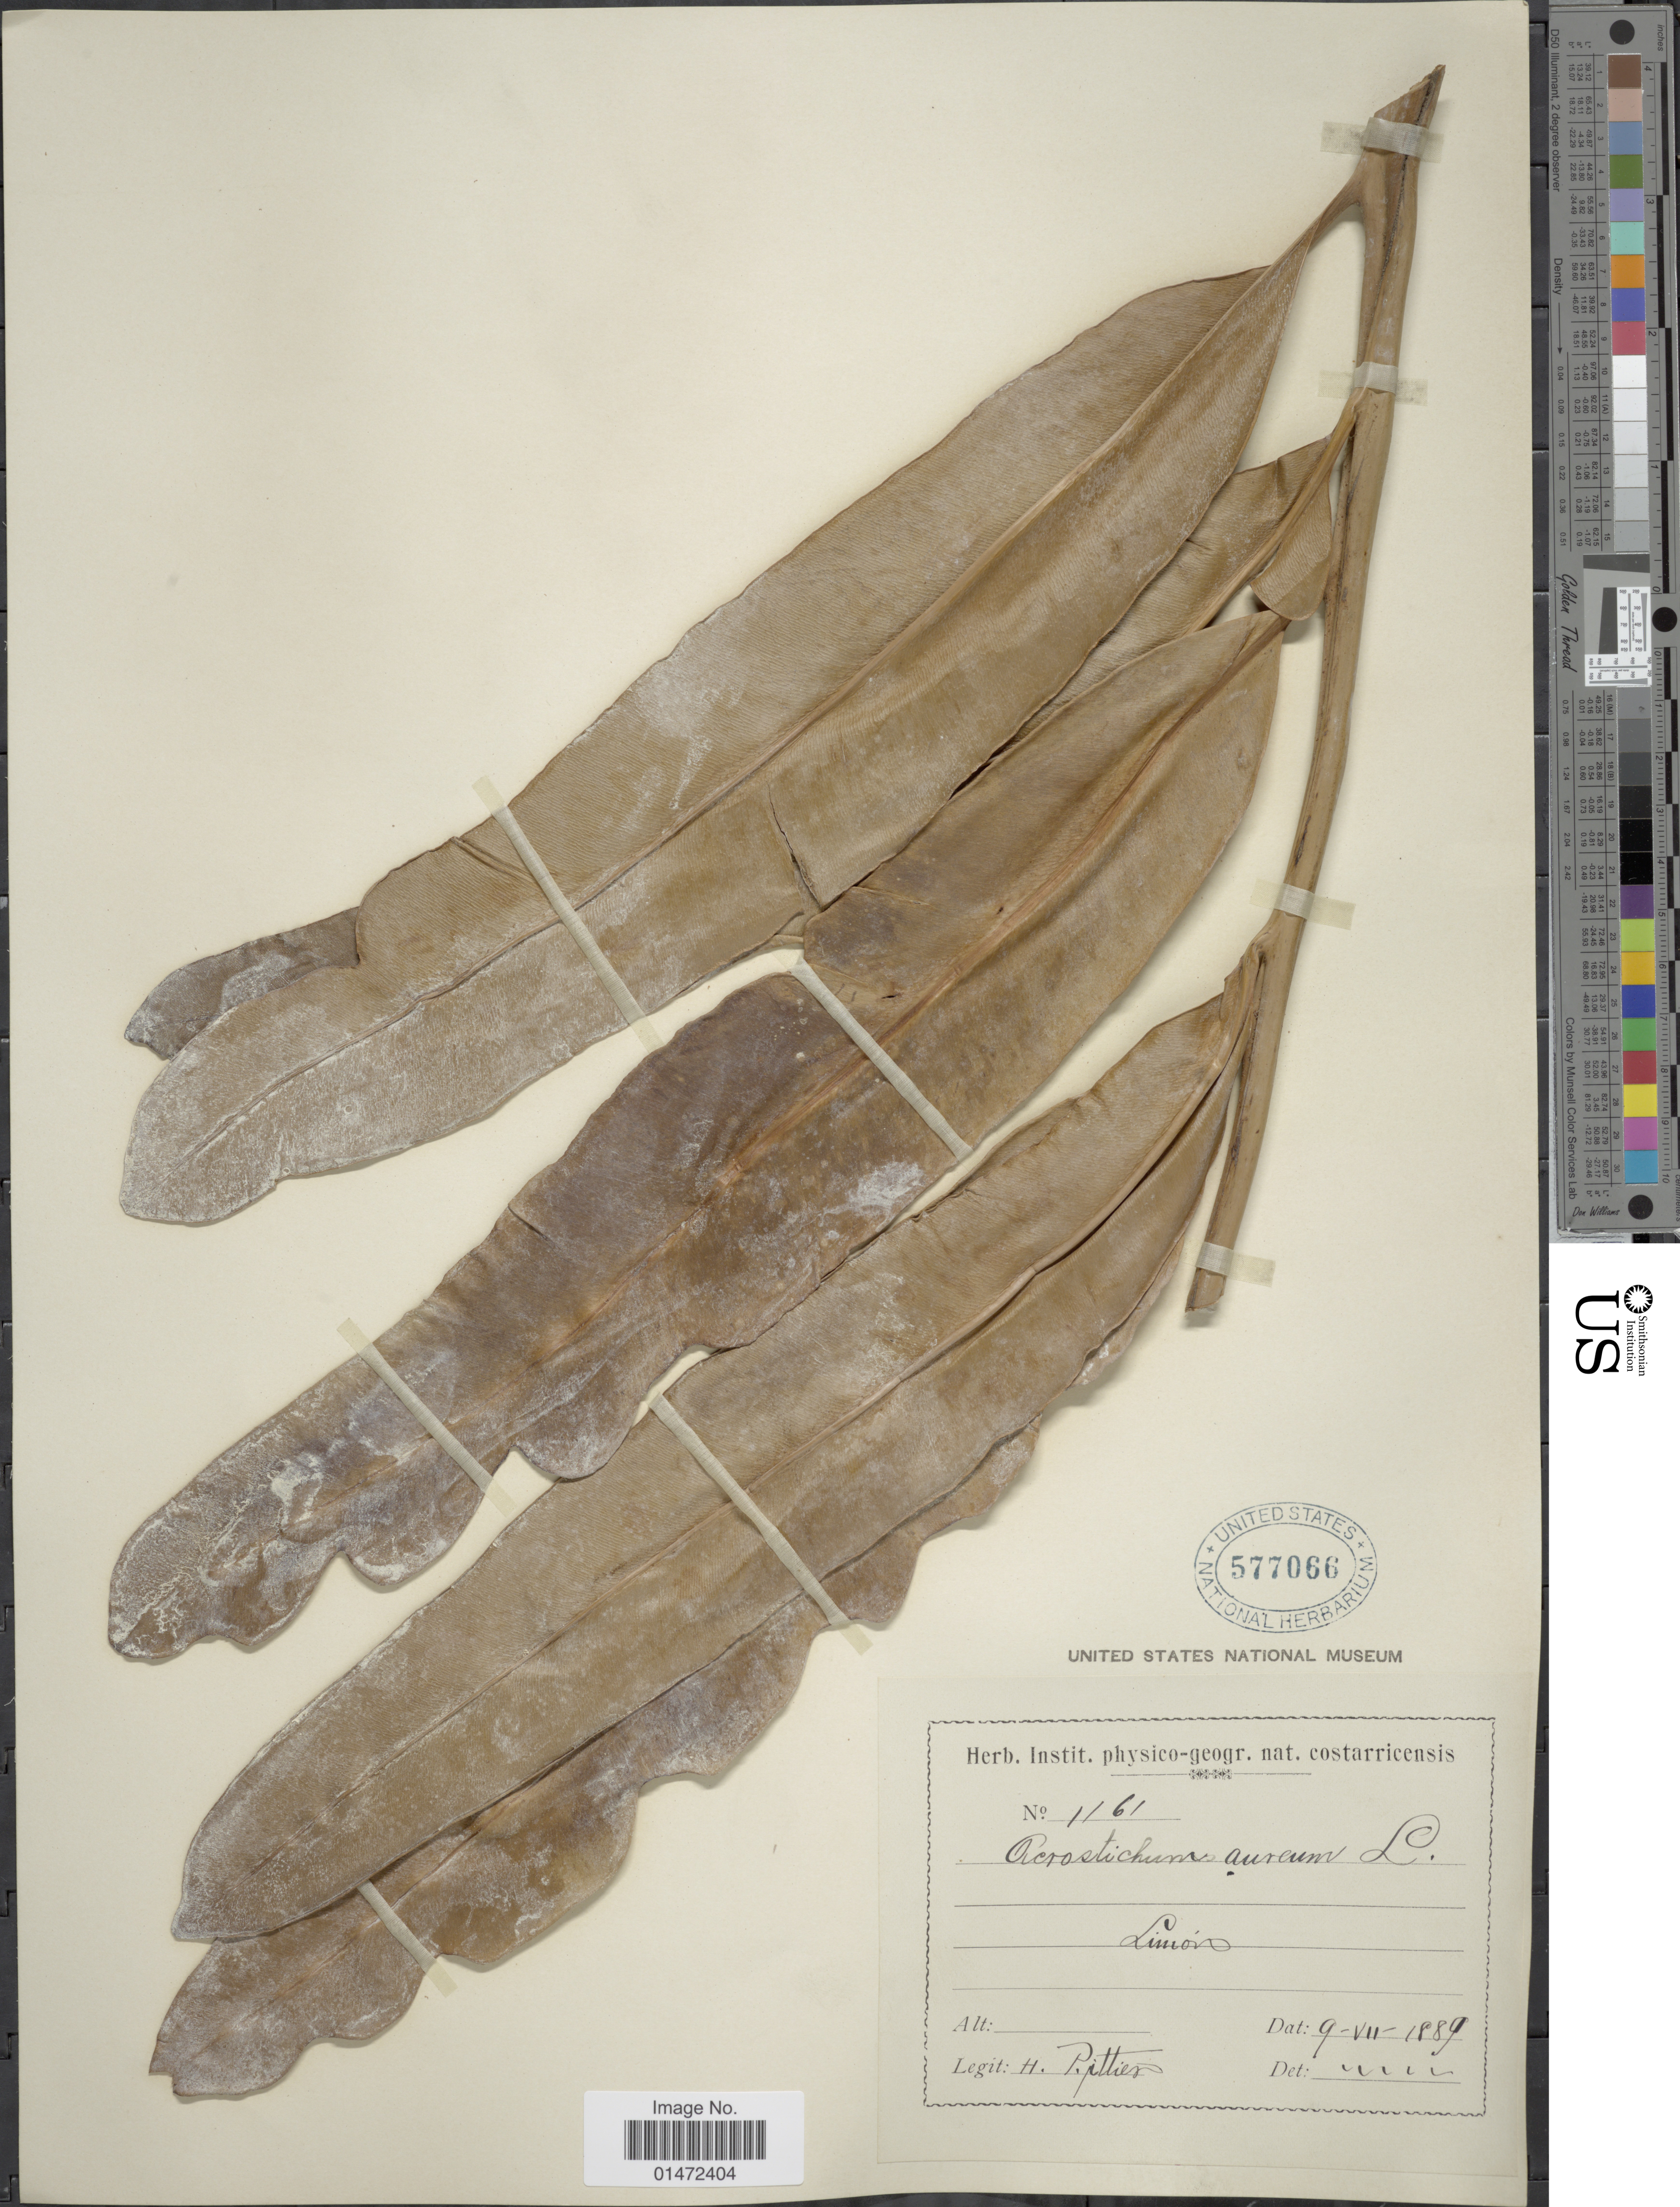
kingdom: Plantae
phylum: Tracheophyta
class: Polypodiopsida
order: Polypodiales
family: Pteridaceae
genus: Acrostichum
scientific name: Acrostichum aureum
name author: L.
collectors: H. F. Pittier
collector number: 1161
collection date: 1889-07-09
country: Costa Rica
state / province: Limón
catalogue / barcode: US 577066